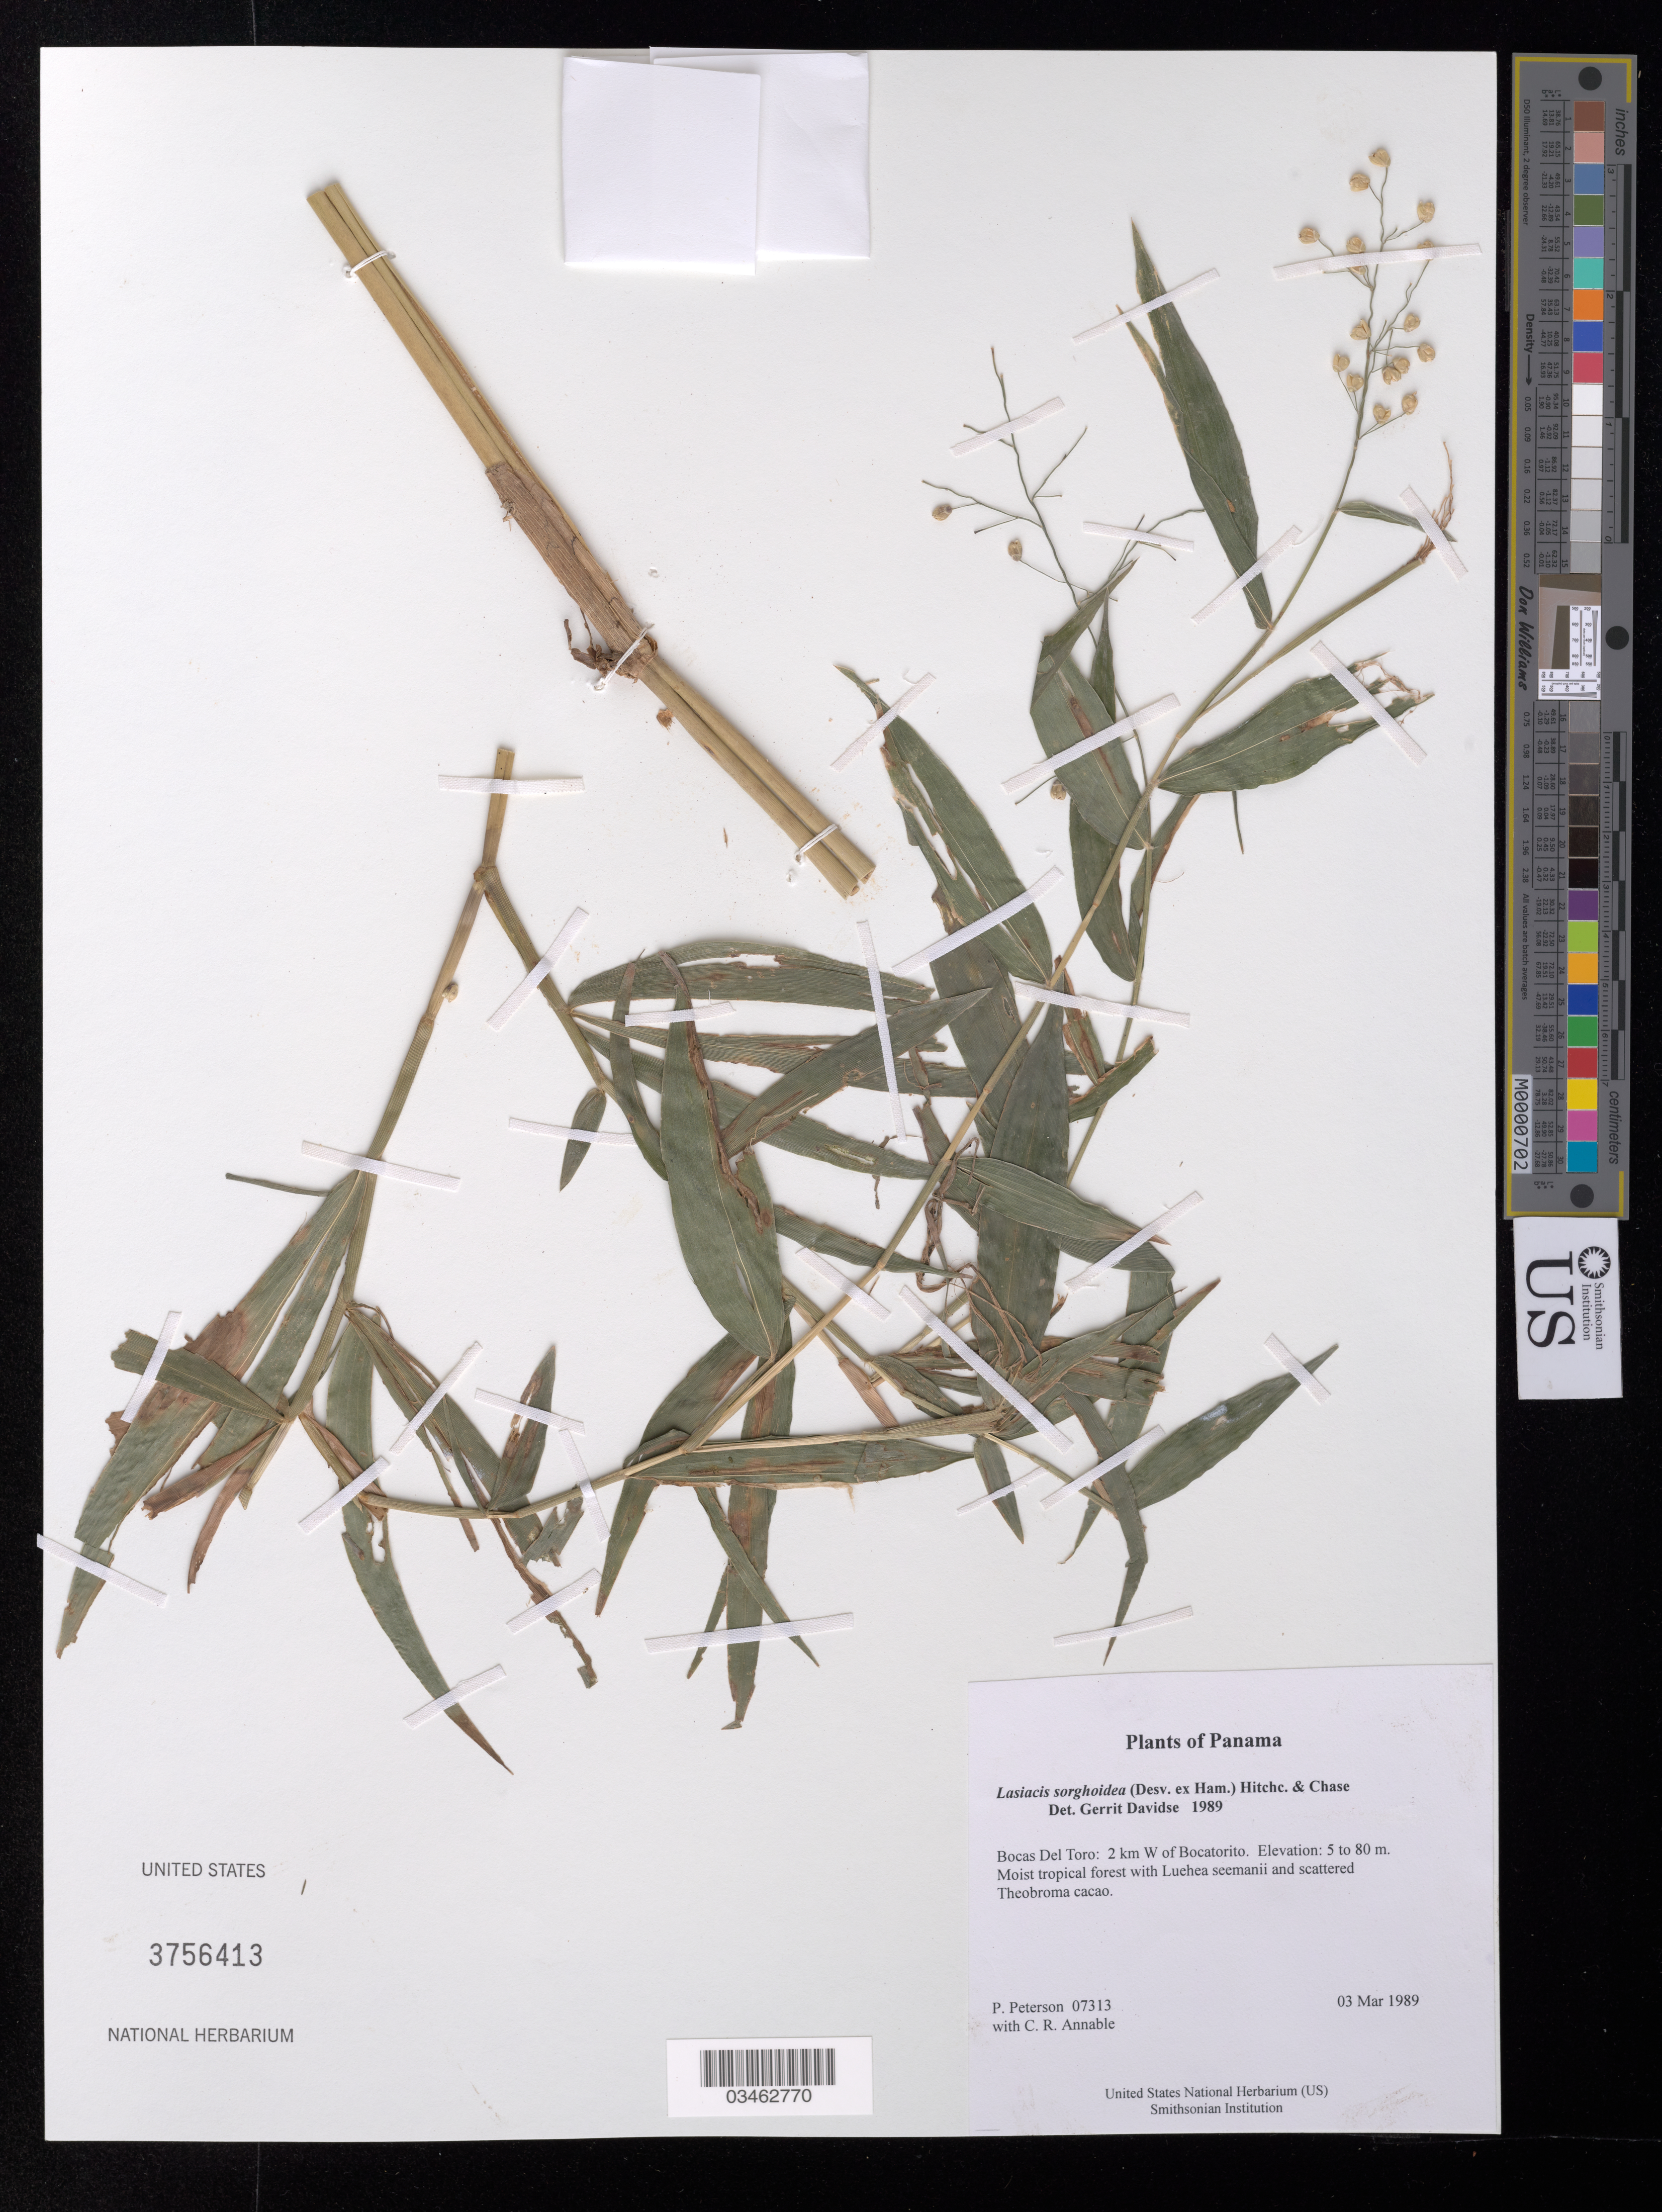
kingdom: Plantae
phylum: Tracheophyta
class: Liliopsida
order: Poales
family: Poaceae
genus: Lasiacis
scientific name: Lasiacis sorghoidea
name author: (Desv. ex Ham.) Hitchc. & Chase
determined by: Davidse, Gerrit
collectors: P. M. Peterson & C. R. Annable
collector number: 07313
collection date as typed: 03 Mar 1989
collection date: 1989-03-03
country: Panama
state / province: Bocas del Toro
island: San Cristobal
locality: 2 km W of Bocatorito.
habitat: Moist tropical forest with Luehea seemanii and scattered Theobroma cacao.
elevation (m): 5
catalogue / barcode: US 3756413